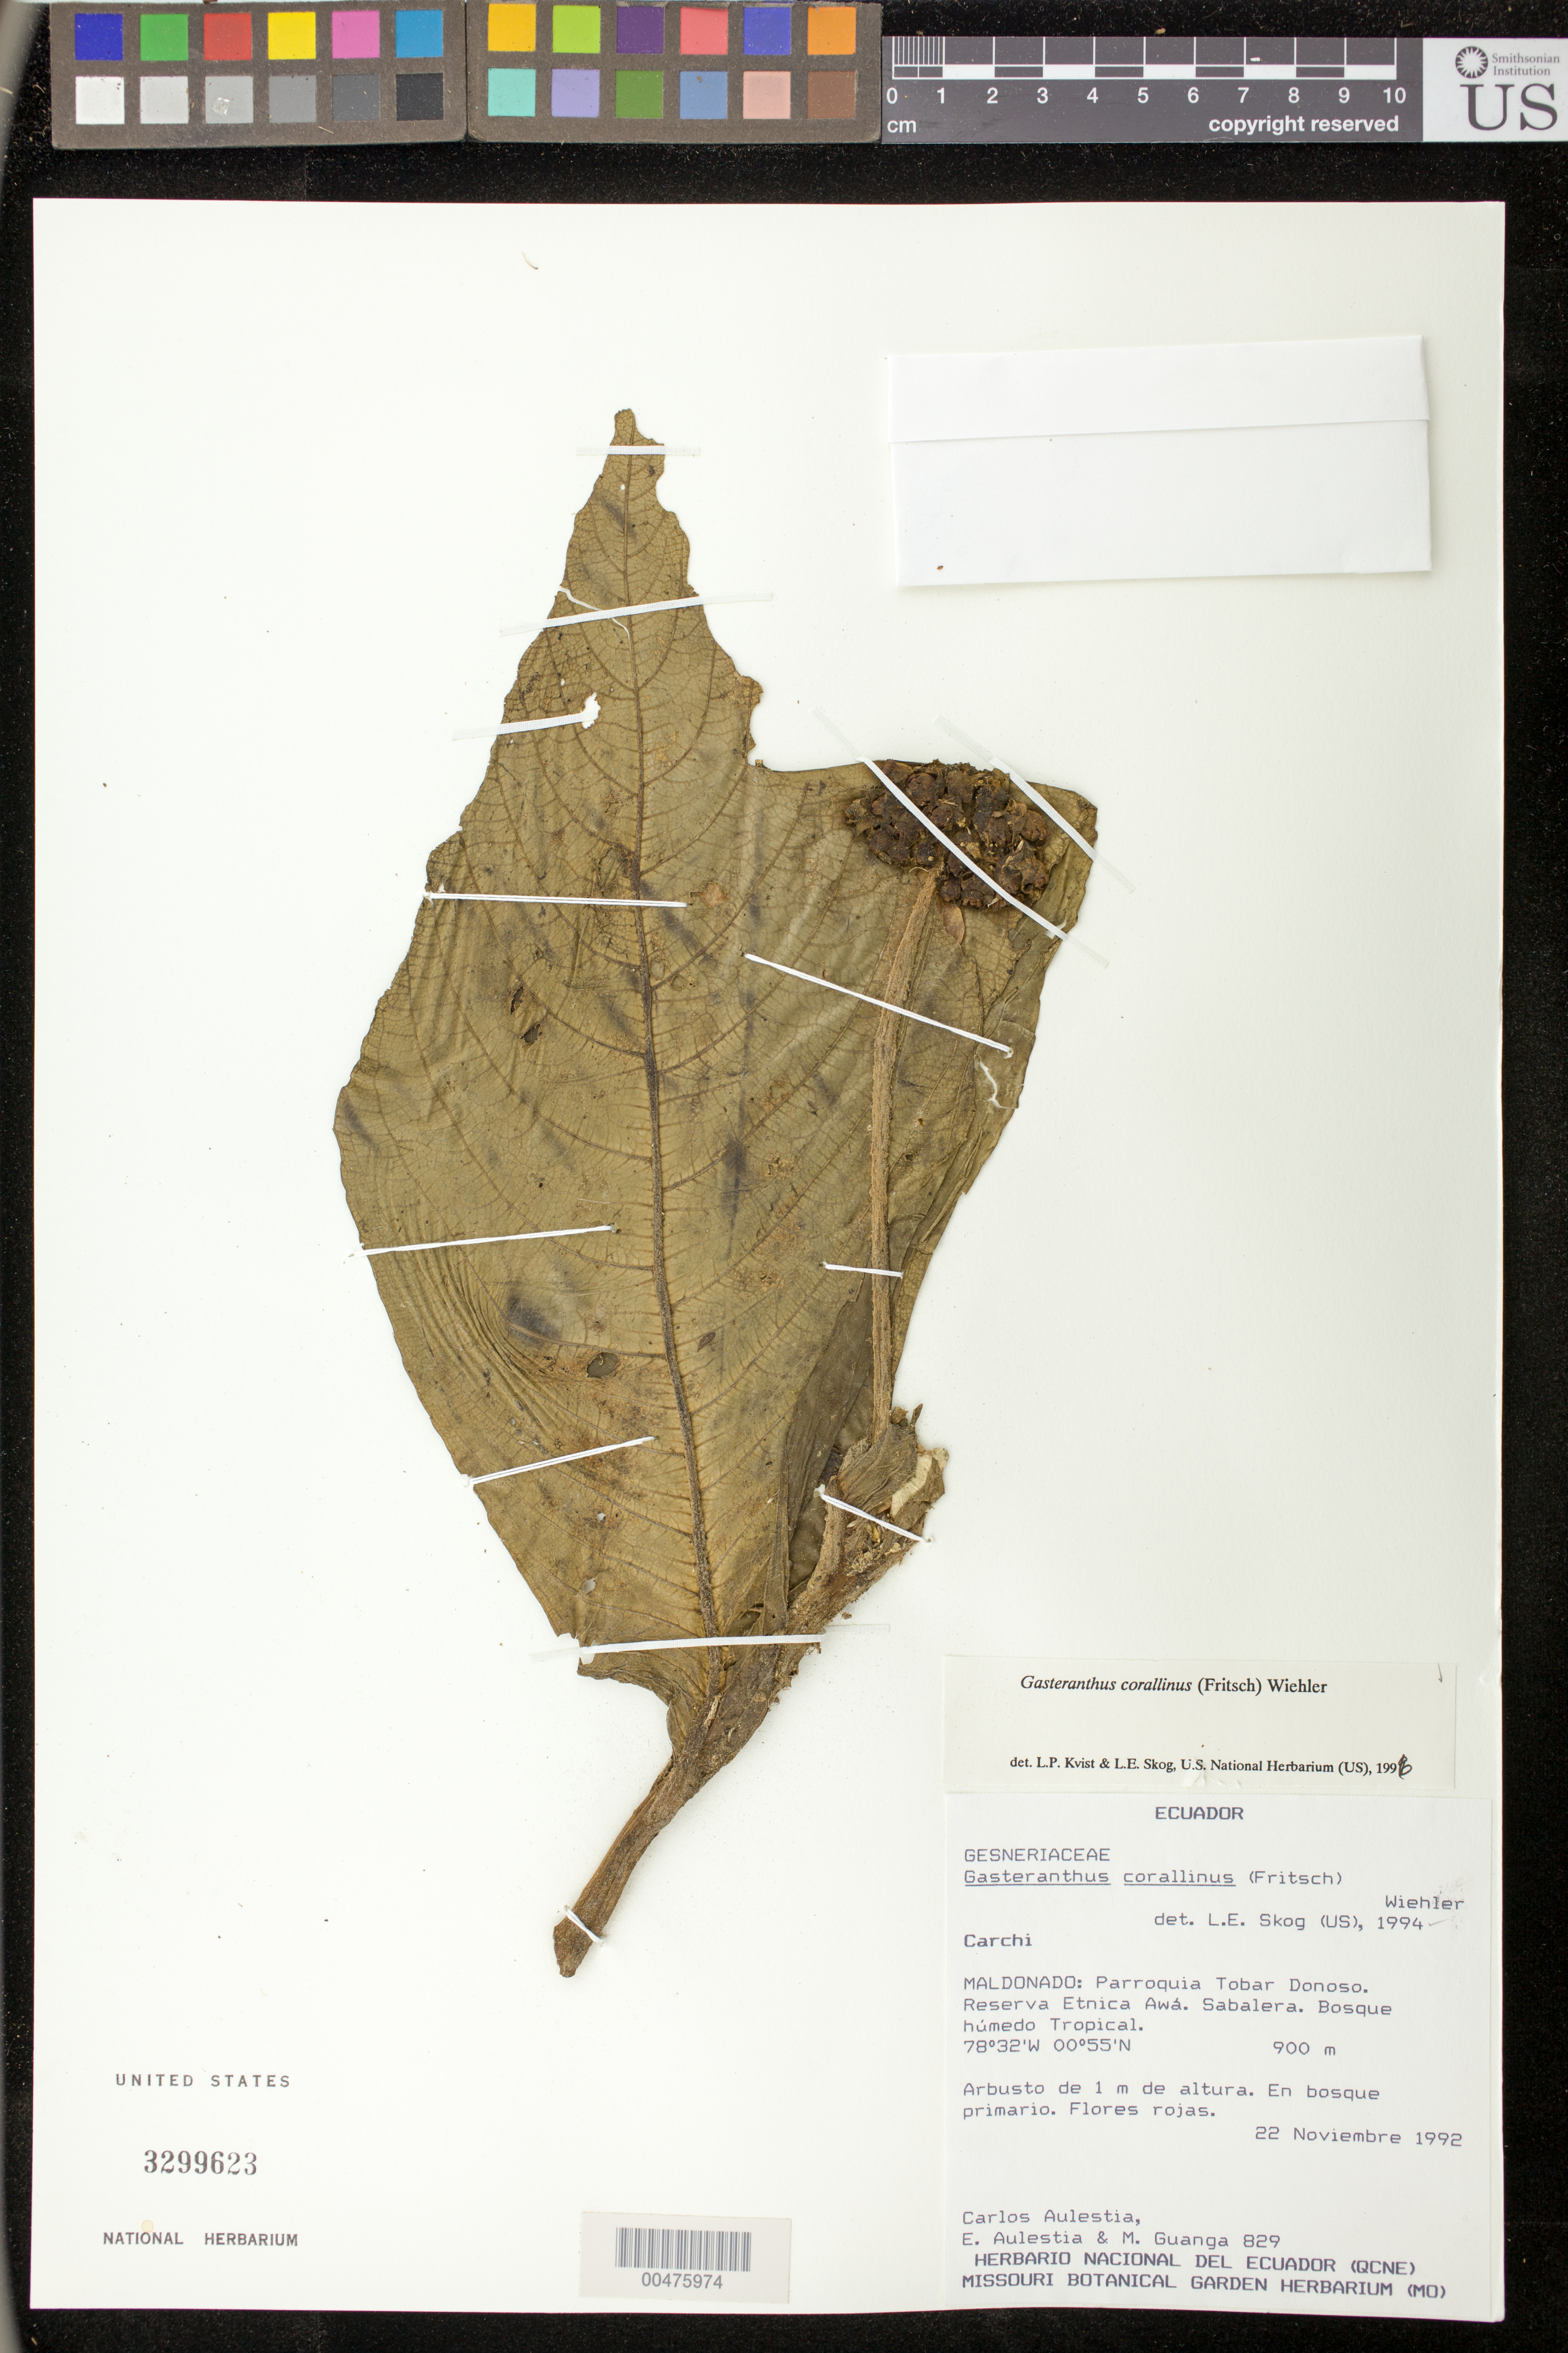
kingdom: Plantae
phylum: Tracheophyta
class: Magnoliopsida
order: Lamiales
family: Gesneriaceae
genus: Gasteranthus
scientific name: Gasteranthus corallinus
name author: (Fritsch) Wiehler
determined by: Skog, Laurence E.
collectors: C. Aulestia, E. Aulestia & M. Guanga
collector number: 829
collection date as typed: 22 Nov 1992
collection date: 1992-11-22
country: Ecuador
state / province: Carchi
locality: Maldonado: Parroquia Tobar Donoso. Reserva Etnica Awá. Sabalera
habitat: Bosque húmedo Tropical; en bosque primario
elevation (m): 900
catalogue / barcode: US 3299623